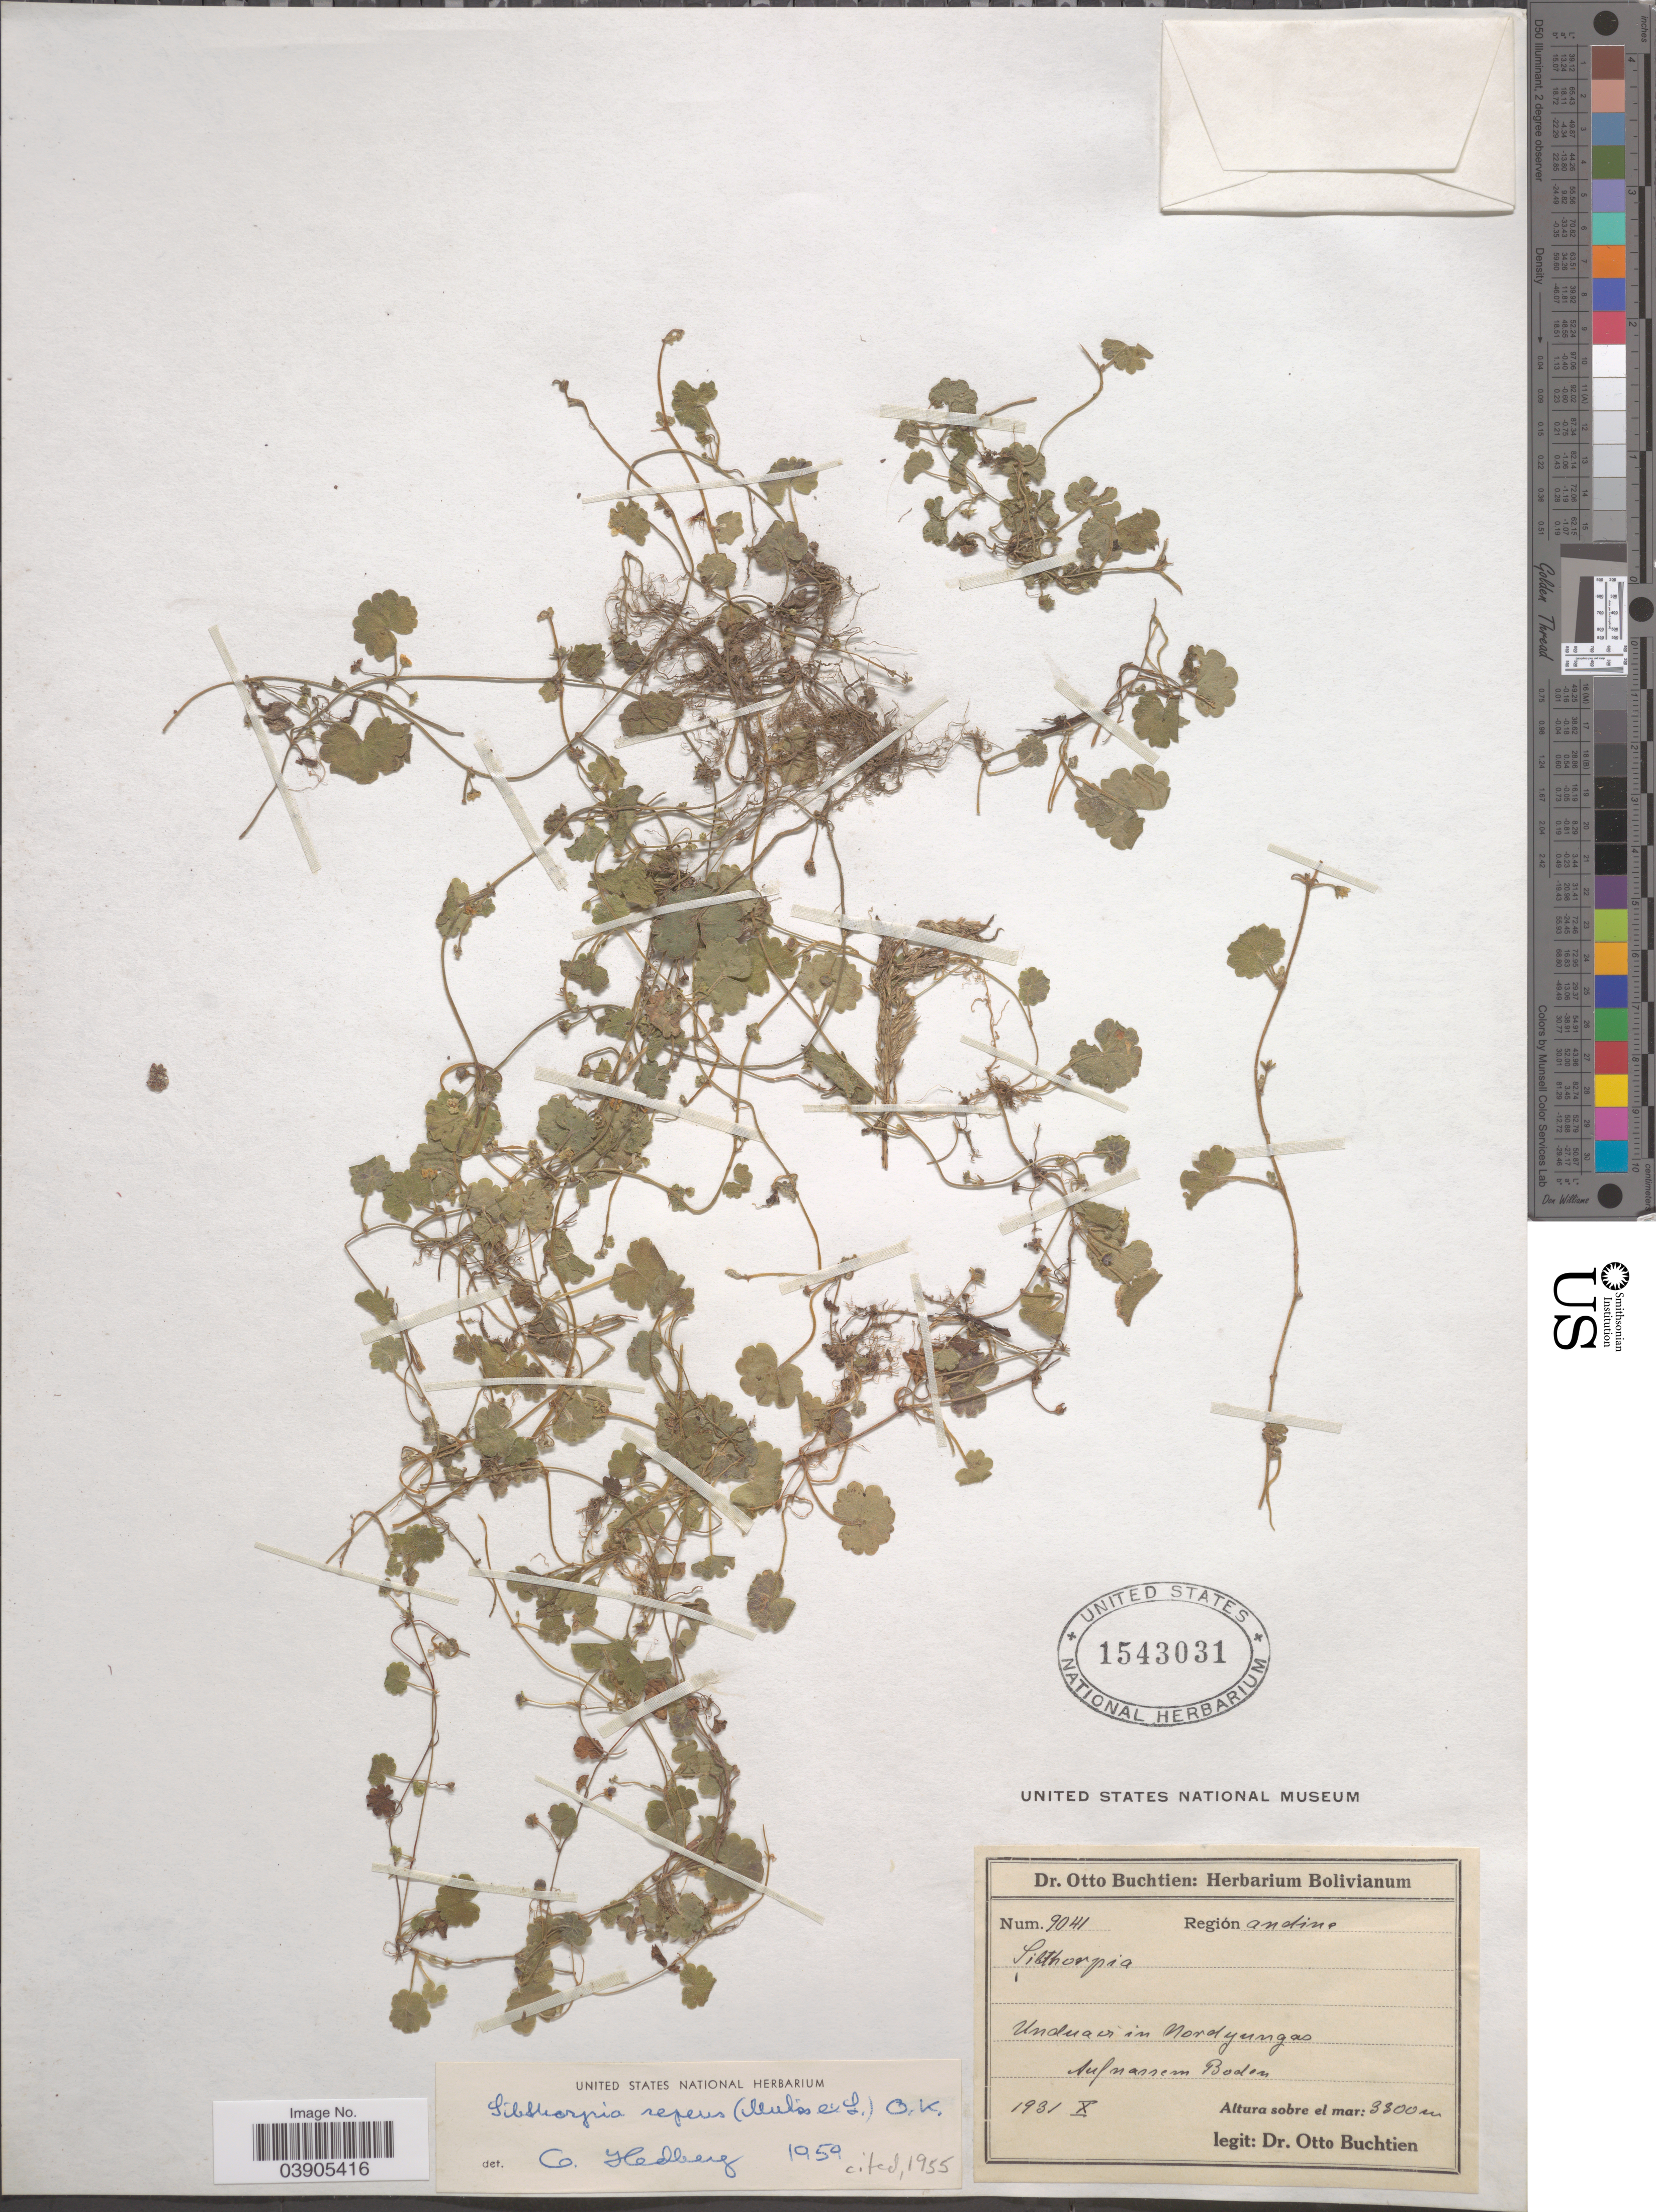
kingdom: Plantae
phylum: Tracheophyta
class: Magnoliopsida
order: Lamiales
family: Plantaginaceae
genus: Sibthorpia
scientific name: Sibthorpia repens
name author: (L.) Kuntze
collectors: O. Buchtien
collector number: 9041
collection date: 1931-10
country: Bolivia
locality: Región andina. Unduavi in Nord yungas. Auf nassem Boden.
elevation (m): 3300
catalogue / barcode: US 1543031